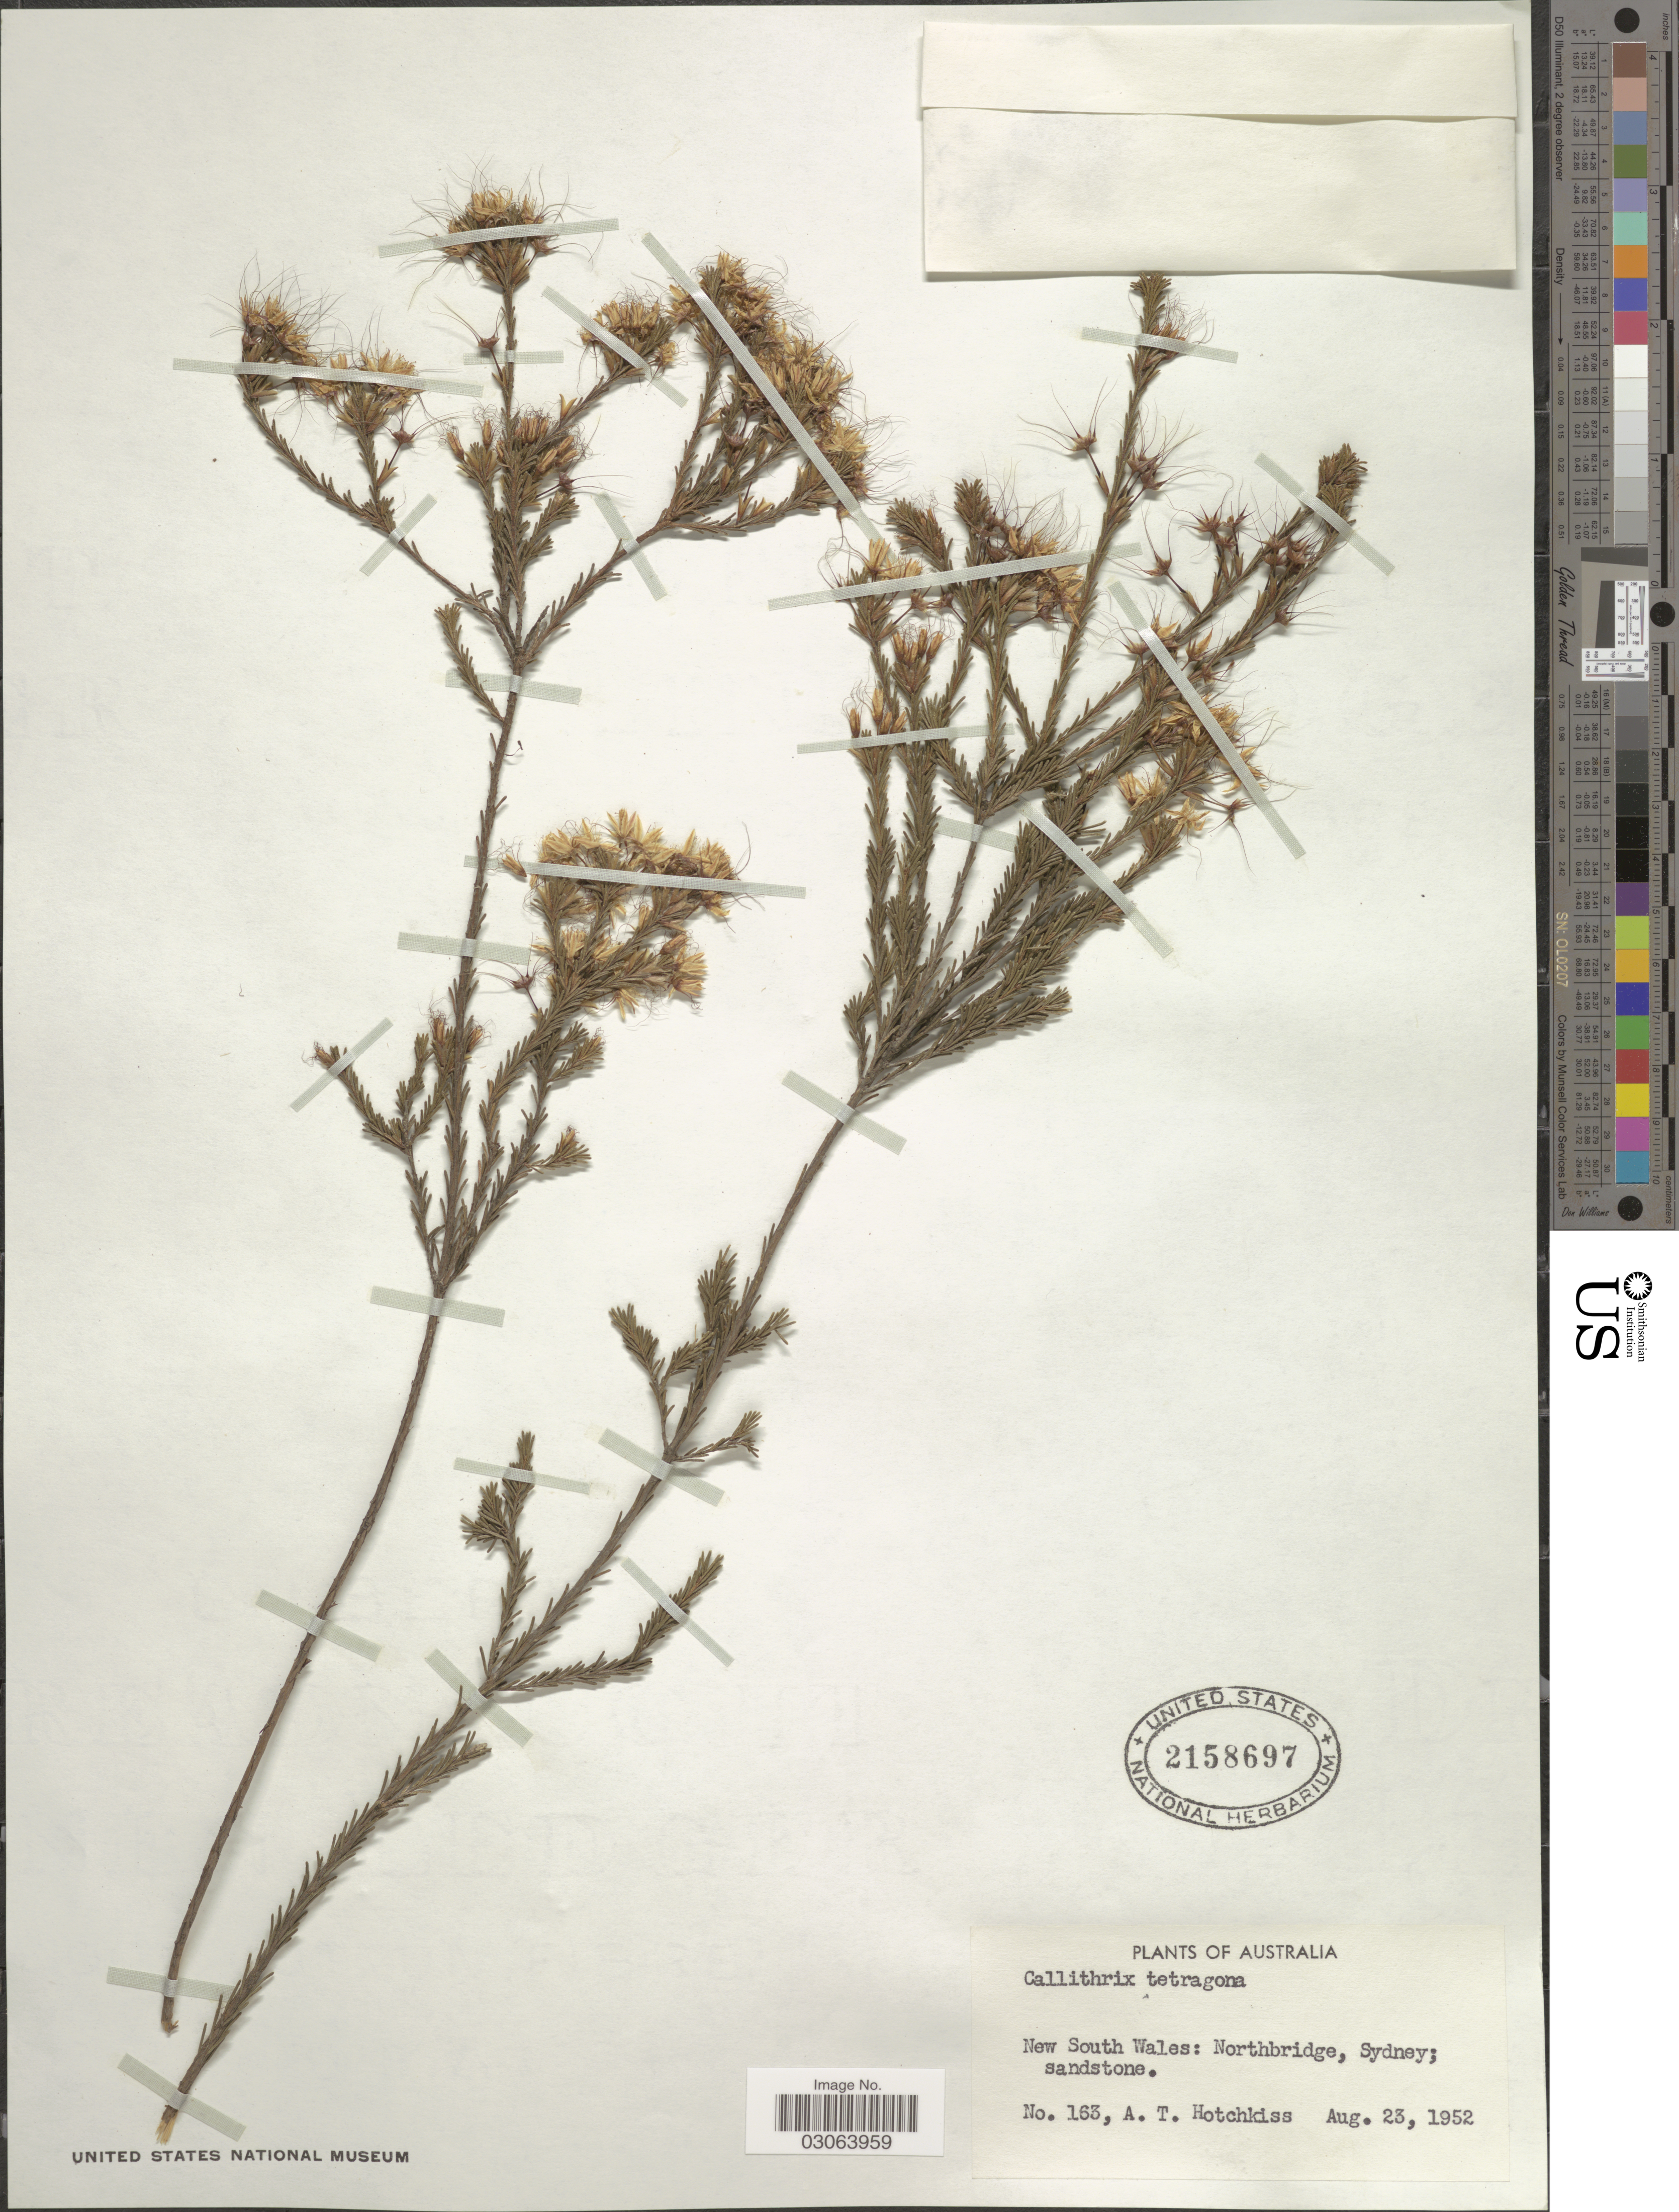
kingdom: Plantae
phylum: Tracheophyta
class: Magnoliopsida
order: Myrtales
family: Myrtaceae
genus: Calytrix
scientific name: Calytrix tetragona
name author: Labill.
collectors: A. Hotchkiss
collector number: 163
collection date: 1952-08-23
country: Australia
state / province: New South Wales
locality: Northbridge, Sydney.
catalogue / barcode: US 2158697